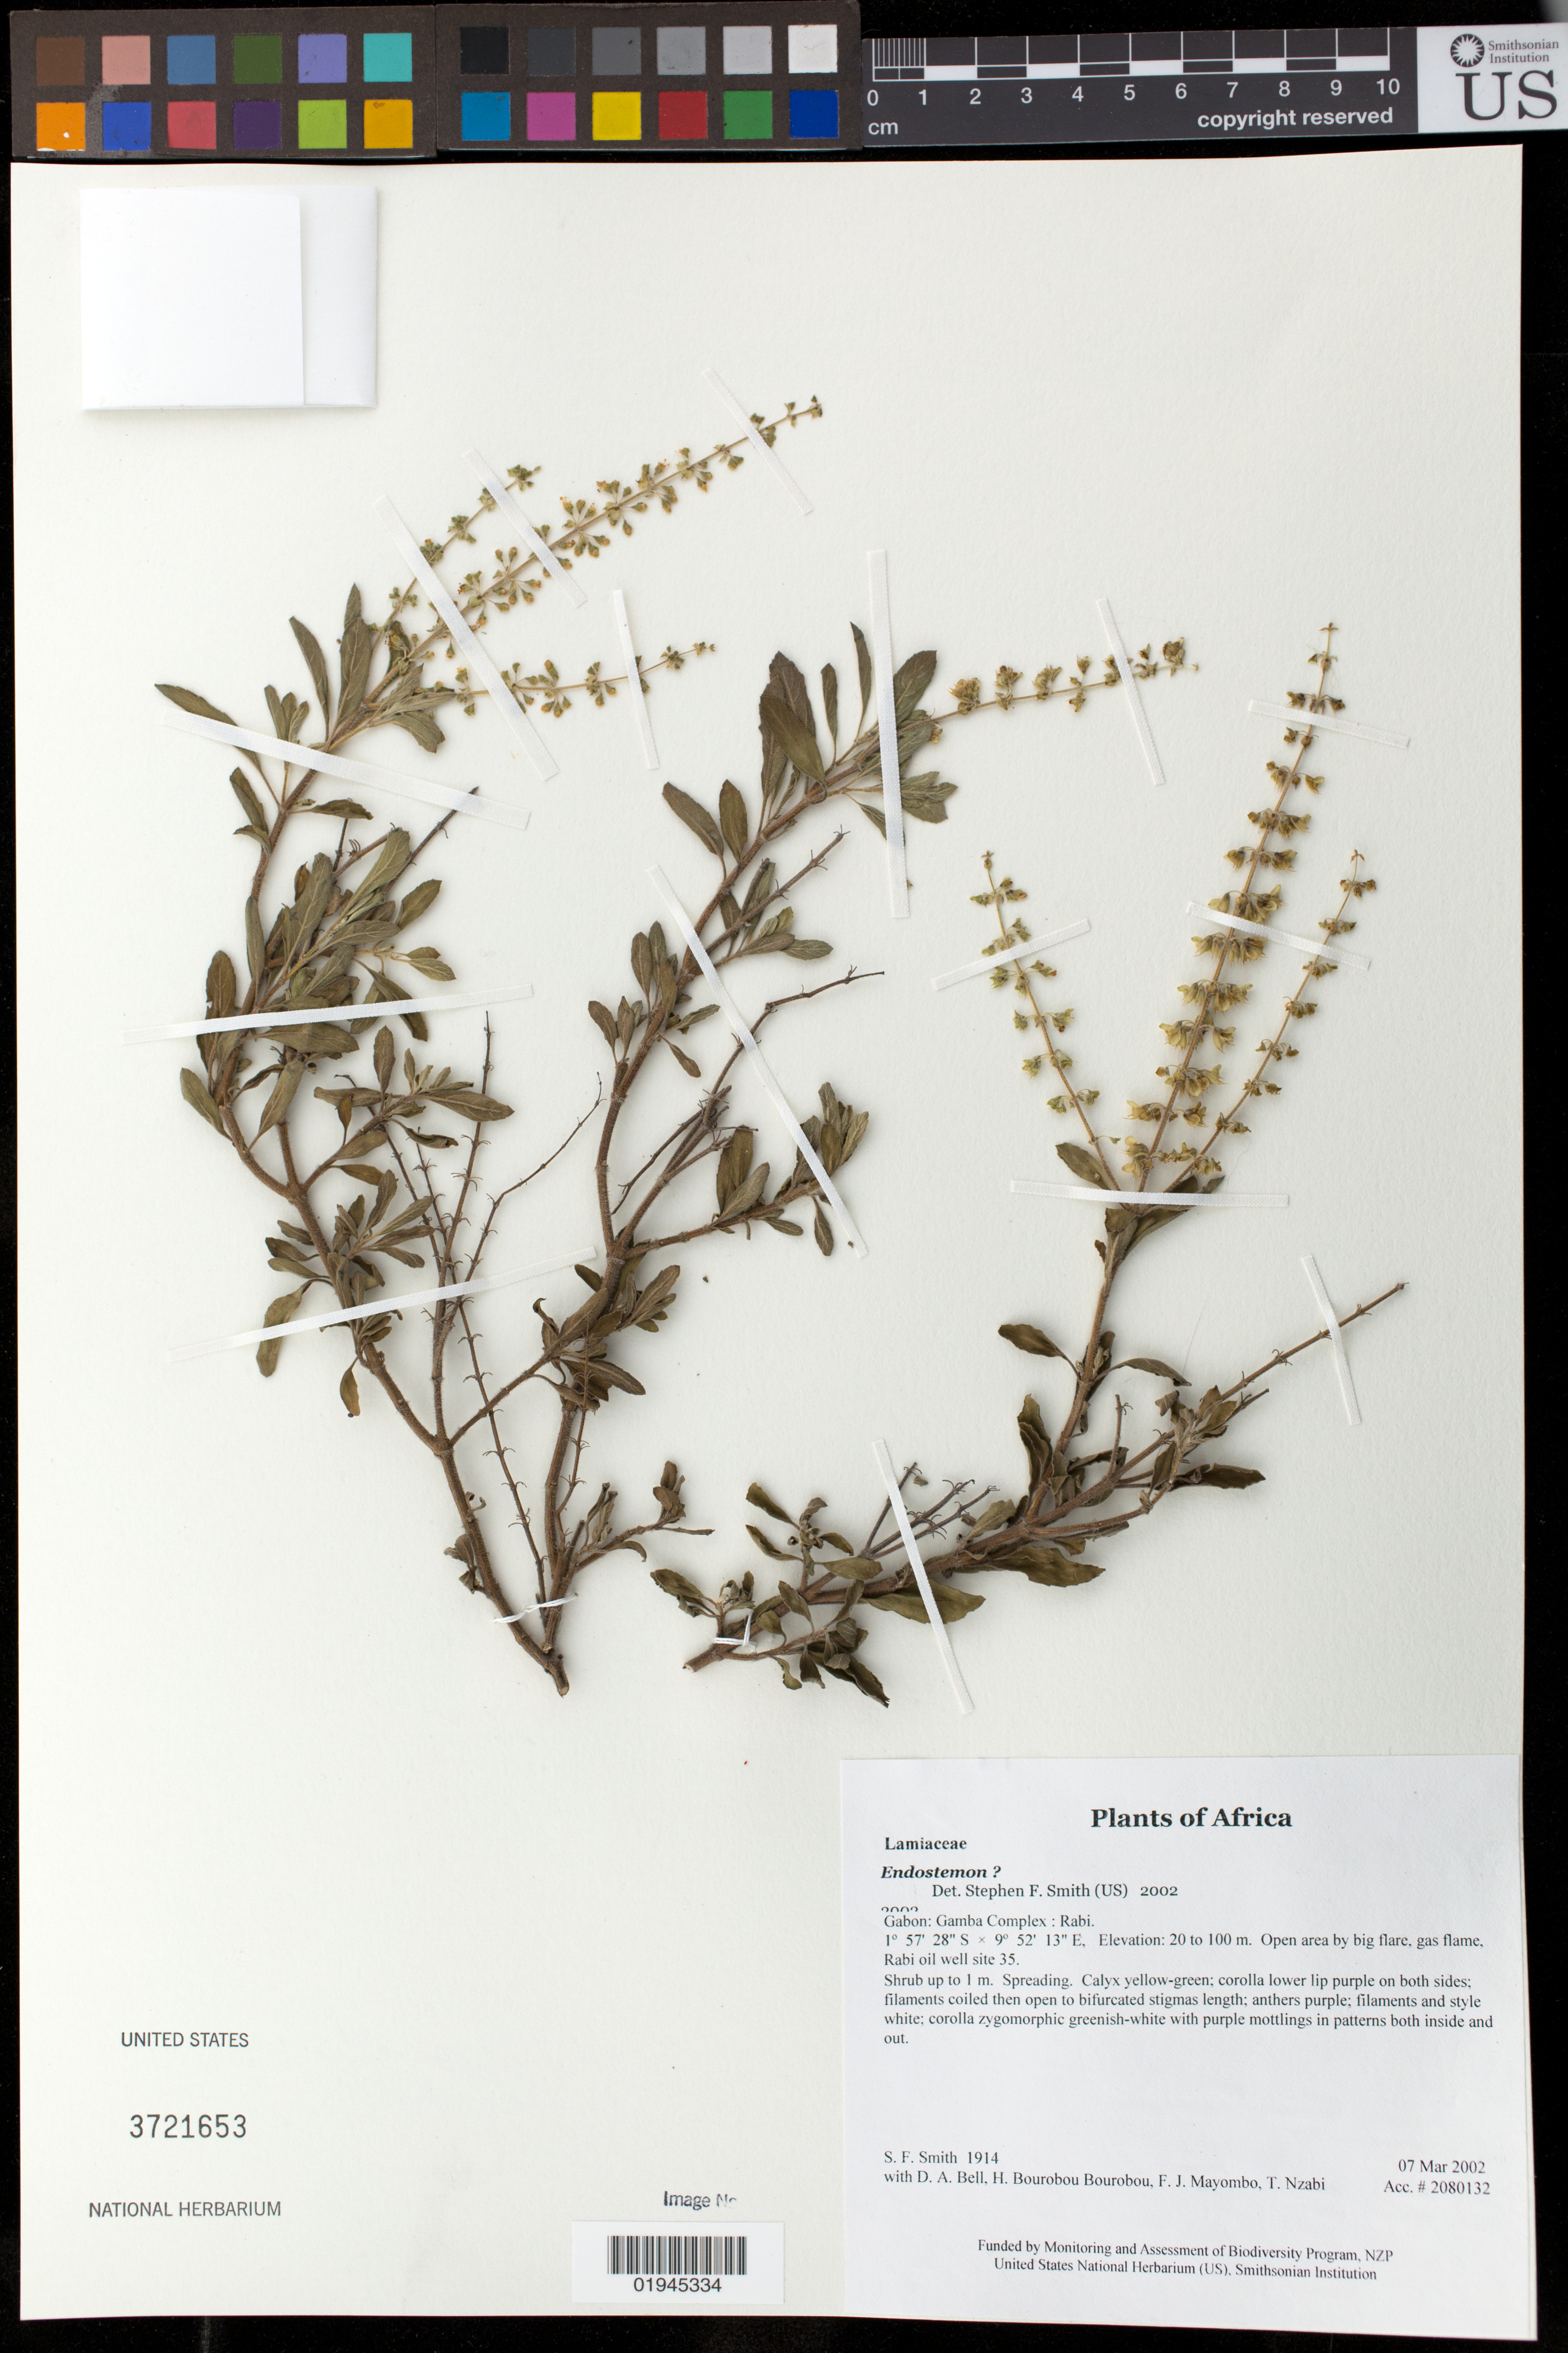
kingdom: Plantae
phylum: Tracheophyta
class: Magnoliopsida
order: Lamiales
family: Lamiaceae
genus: Ocimum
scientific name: Ocimum tenuiflorum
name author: L.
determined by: Paton, A.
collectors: S.F. Smith, D. A. Bell, H. Bourobou Bourobou & F. J. Mayombo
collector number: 1914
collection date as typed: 07 Mar 2002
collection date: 2002-03-07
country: Gabon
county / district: Gamba Complex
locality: Rabi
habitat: Open area by big flare, gas flame, Rabi oil well site 35.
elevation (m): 20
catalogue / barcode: US 3721653